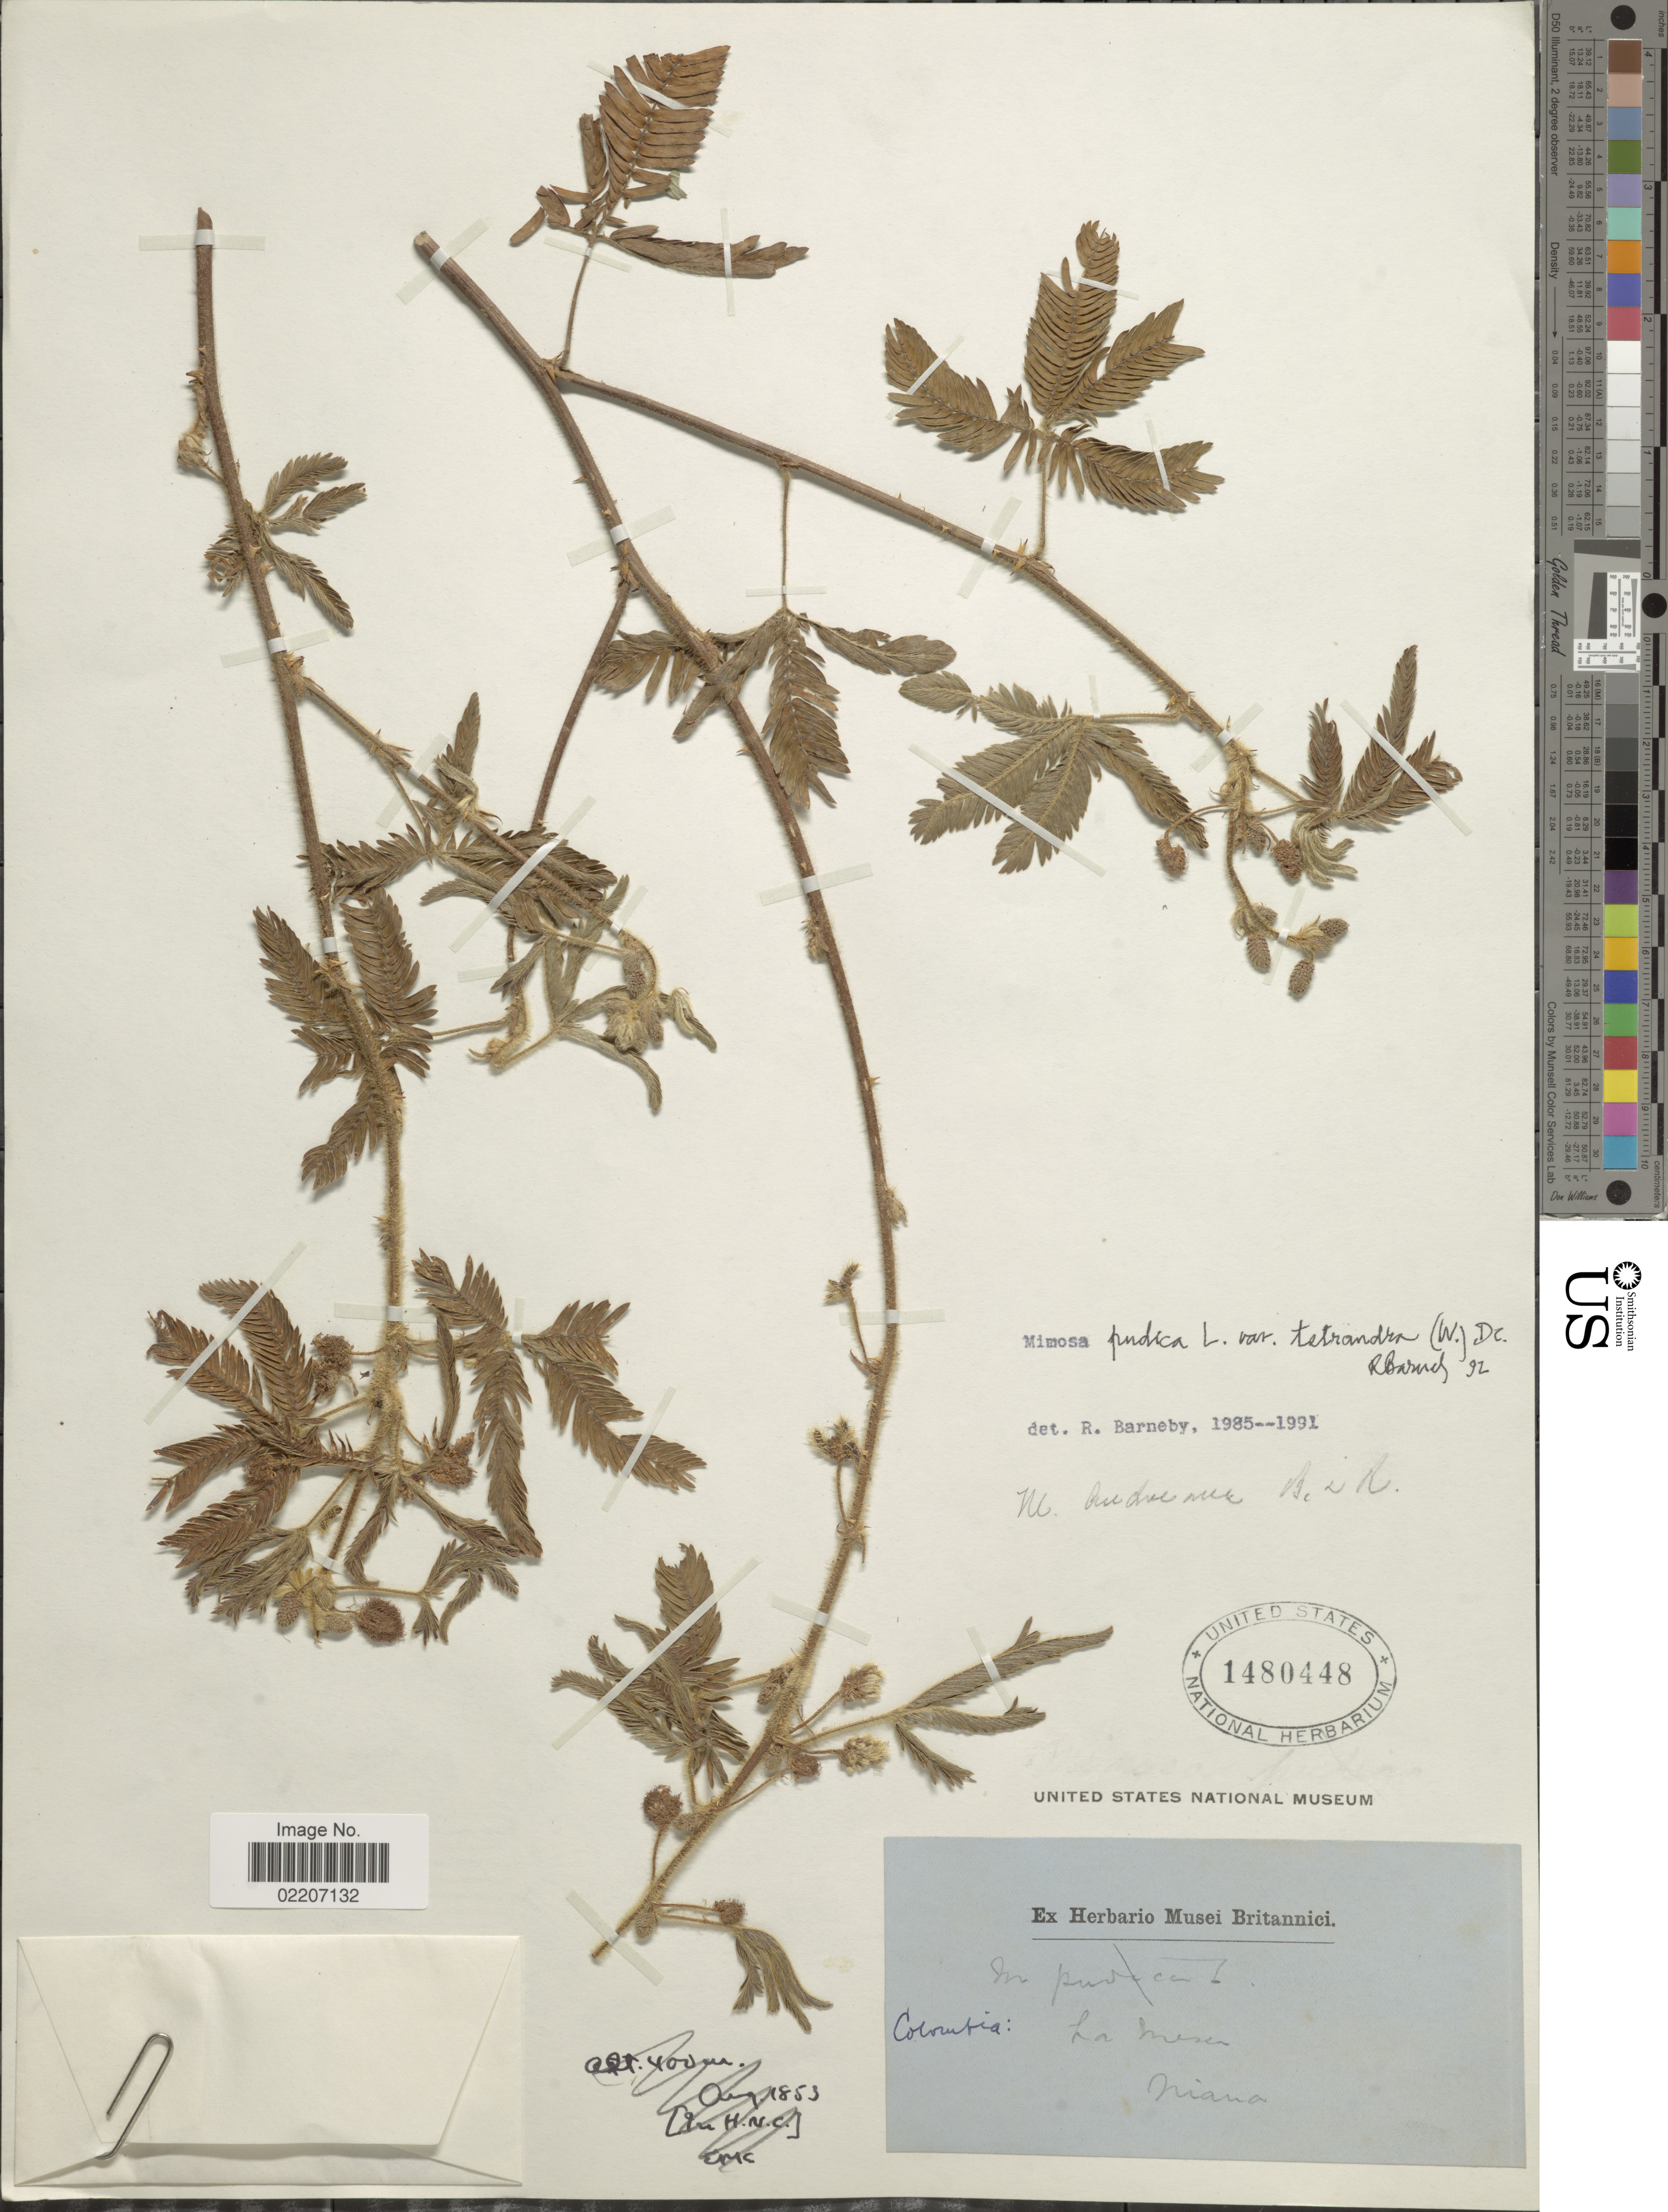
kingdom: Plantae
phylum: Tracheophyta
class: Magnoliopsida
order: Fabales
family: Fabaceae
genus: Mimosa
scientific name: Mimosa pudica var. tetrandra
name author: L.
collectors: Triana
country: Colombia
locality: La Mesa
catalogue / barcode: US 1480448